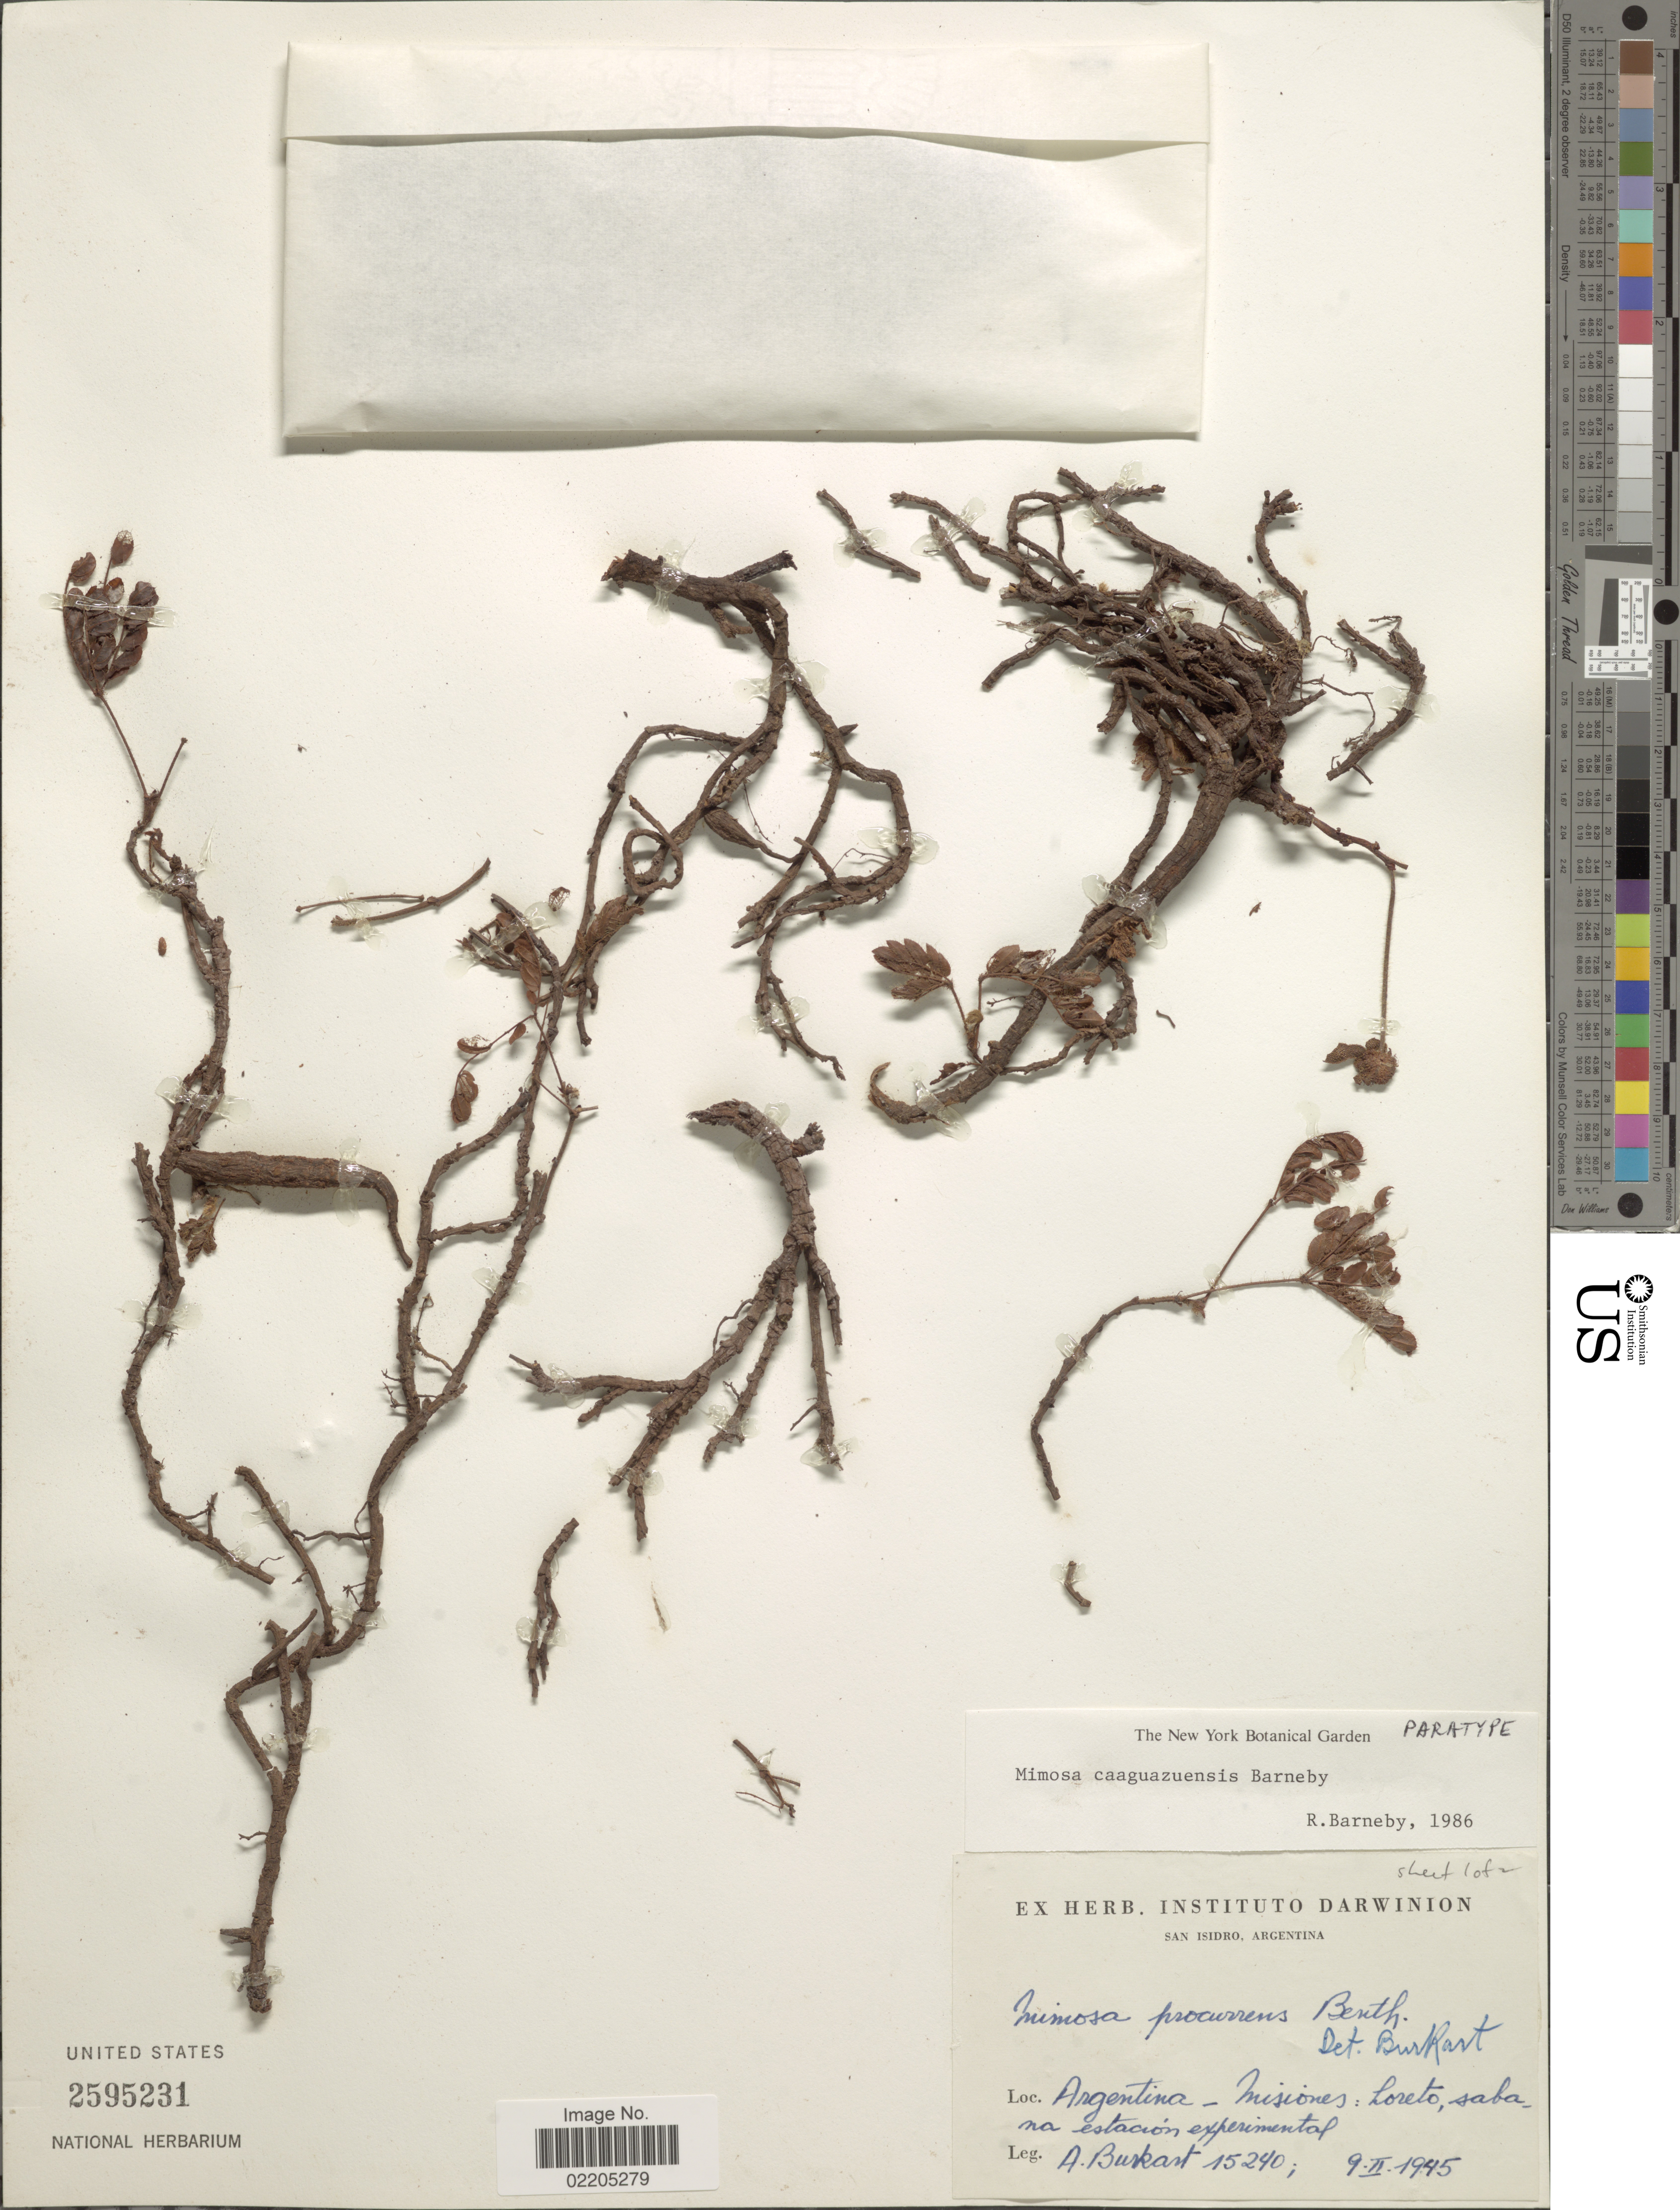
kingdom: Plantae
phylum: Tracheophyta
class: Magnoliopsida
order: Fabales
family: Fabaceae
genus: Mimosa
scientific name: Mimosa caaguazuensis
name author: Barneby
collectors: A. E. Burkart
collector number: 15240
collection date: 1945-02-09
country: Argentina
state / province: Misiones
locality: Loreto, sabana estacion experimental.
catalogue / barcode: US 2595231